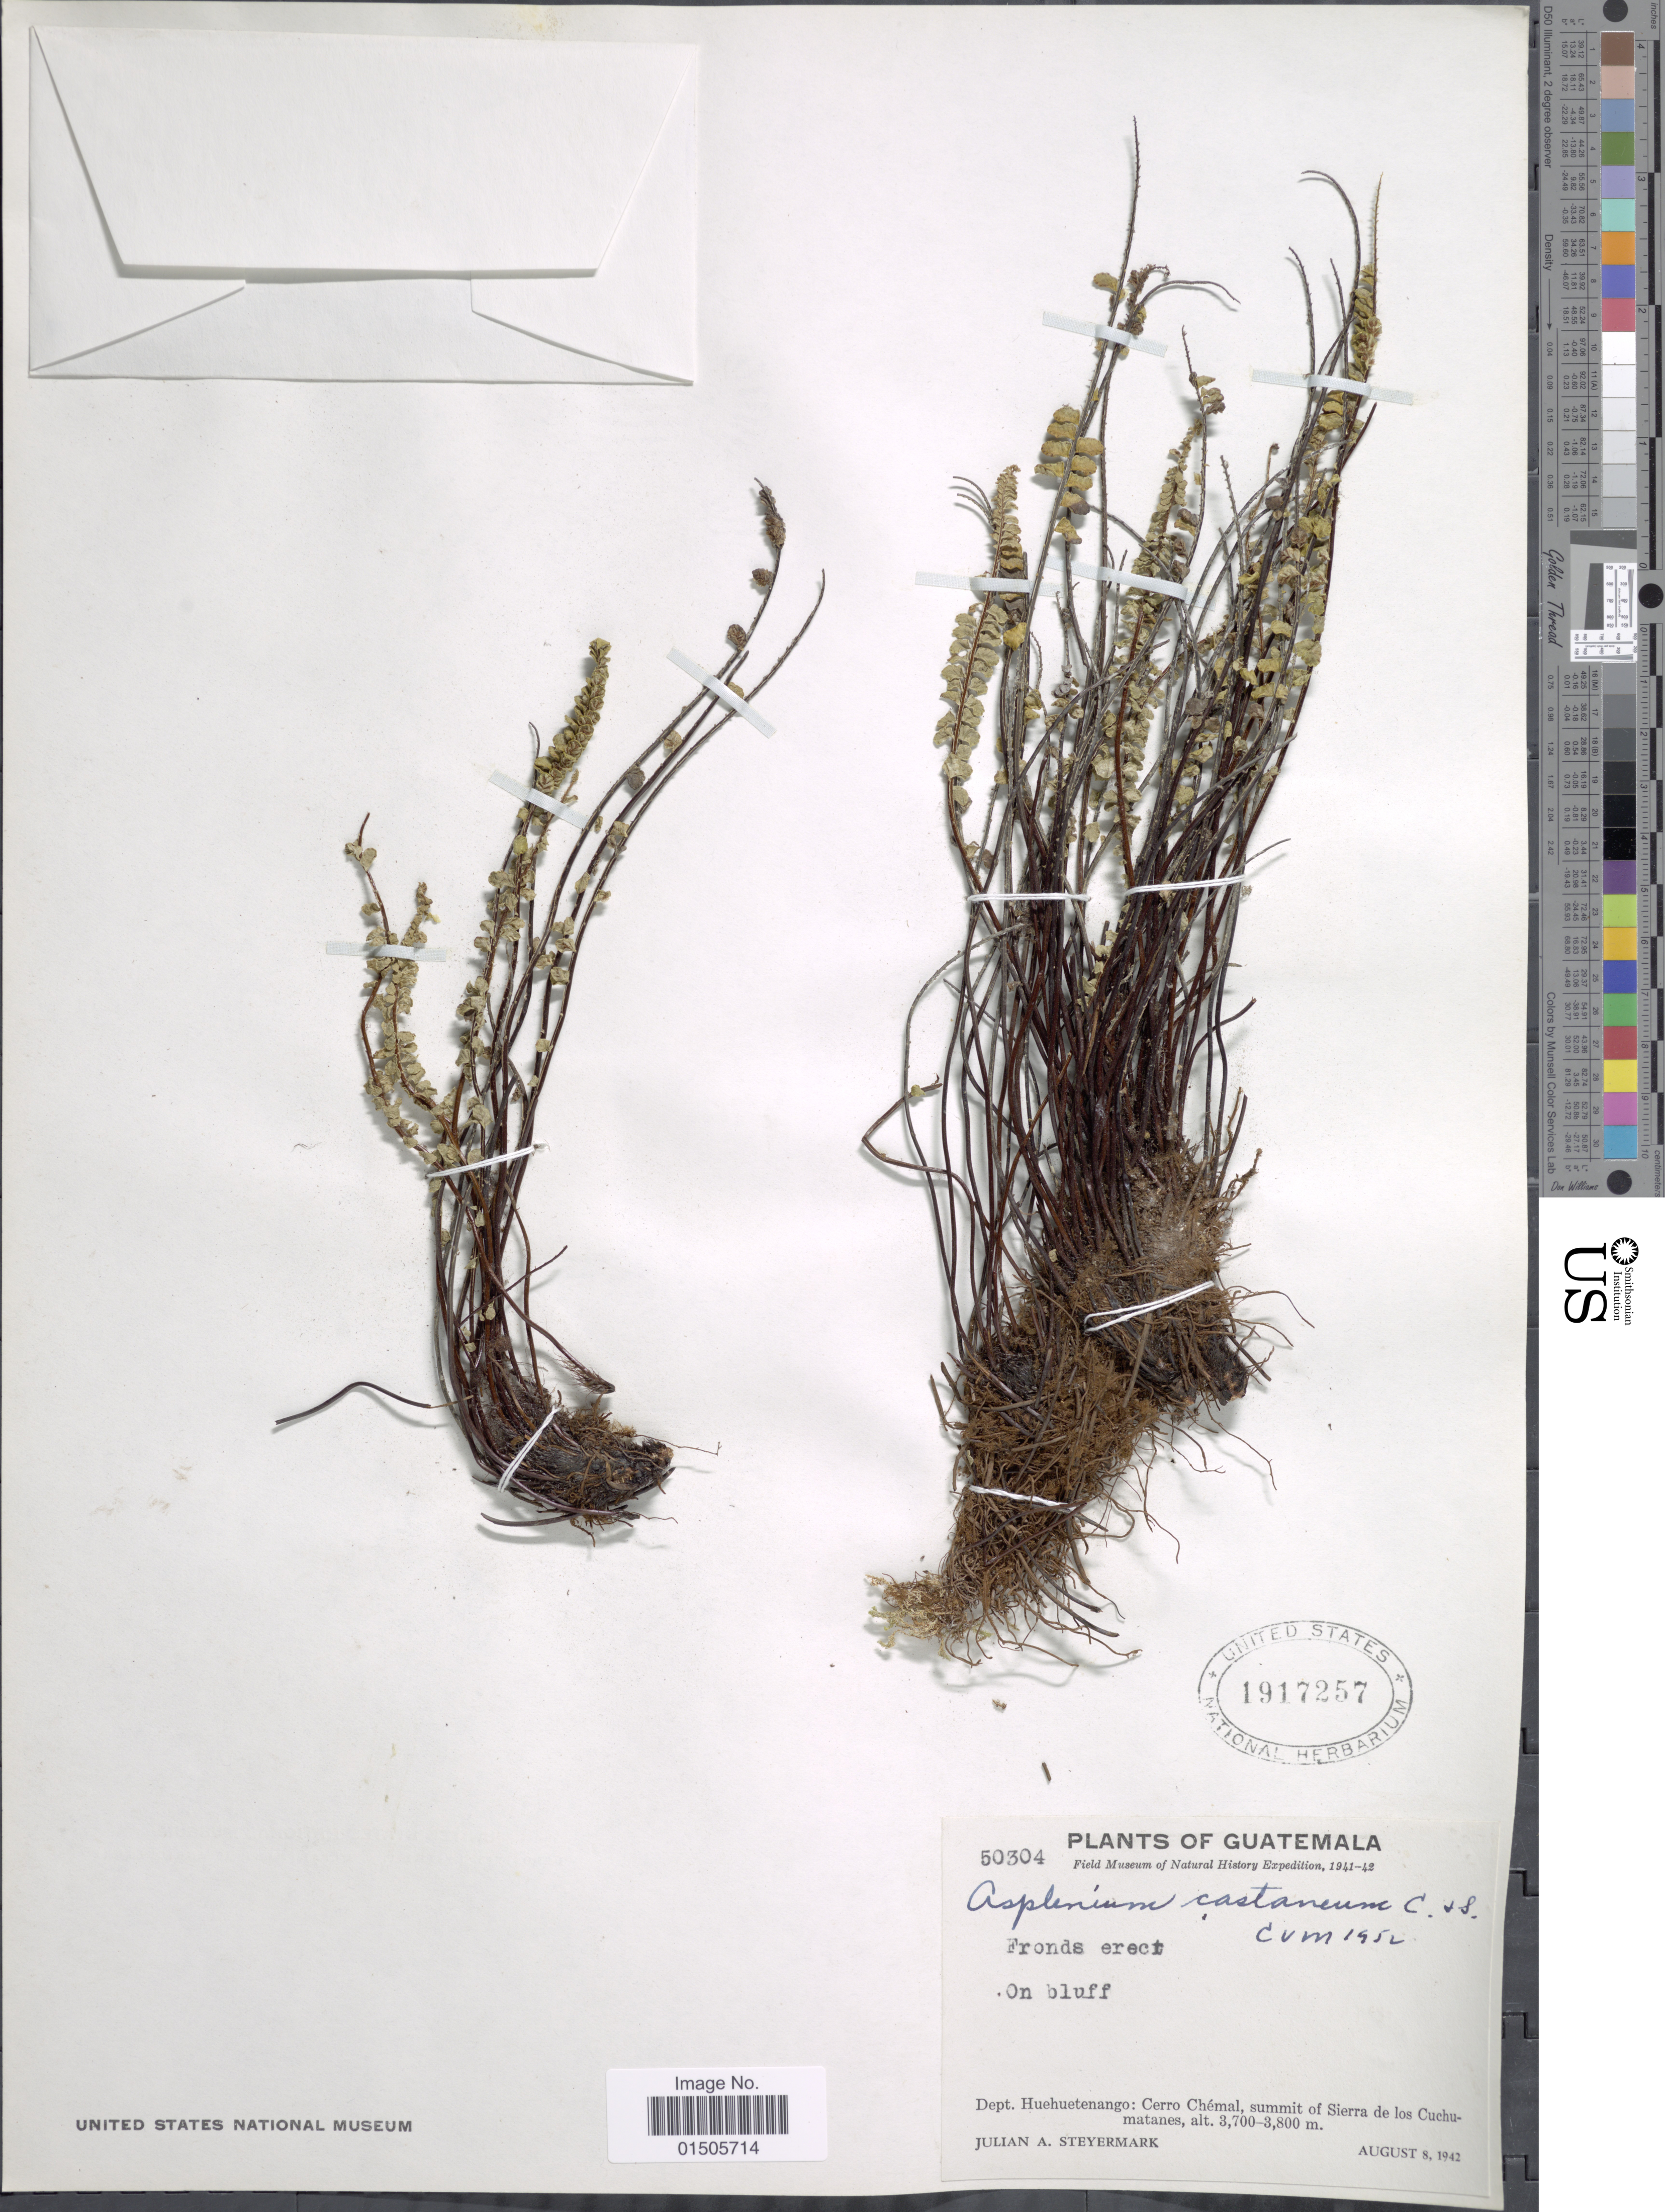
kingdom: Plantae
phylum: Tracheophyta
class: Polypodiopsida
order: Polypodiales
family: Aspleniaceae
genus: Asplenium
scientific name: Asplenium castaneum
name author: Schltdl. & Cham.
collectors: J. Steyermark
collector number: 50304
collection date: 1942-08-08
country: Guatemala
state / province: Huehuetenango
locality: Cerro Chemal, summit of Siera de los Cuchumatanes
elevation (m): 3700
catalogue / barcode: US 1917257